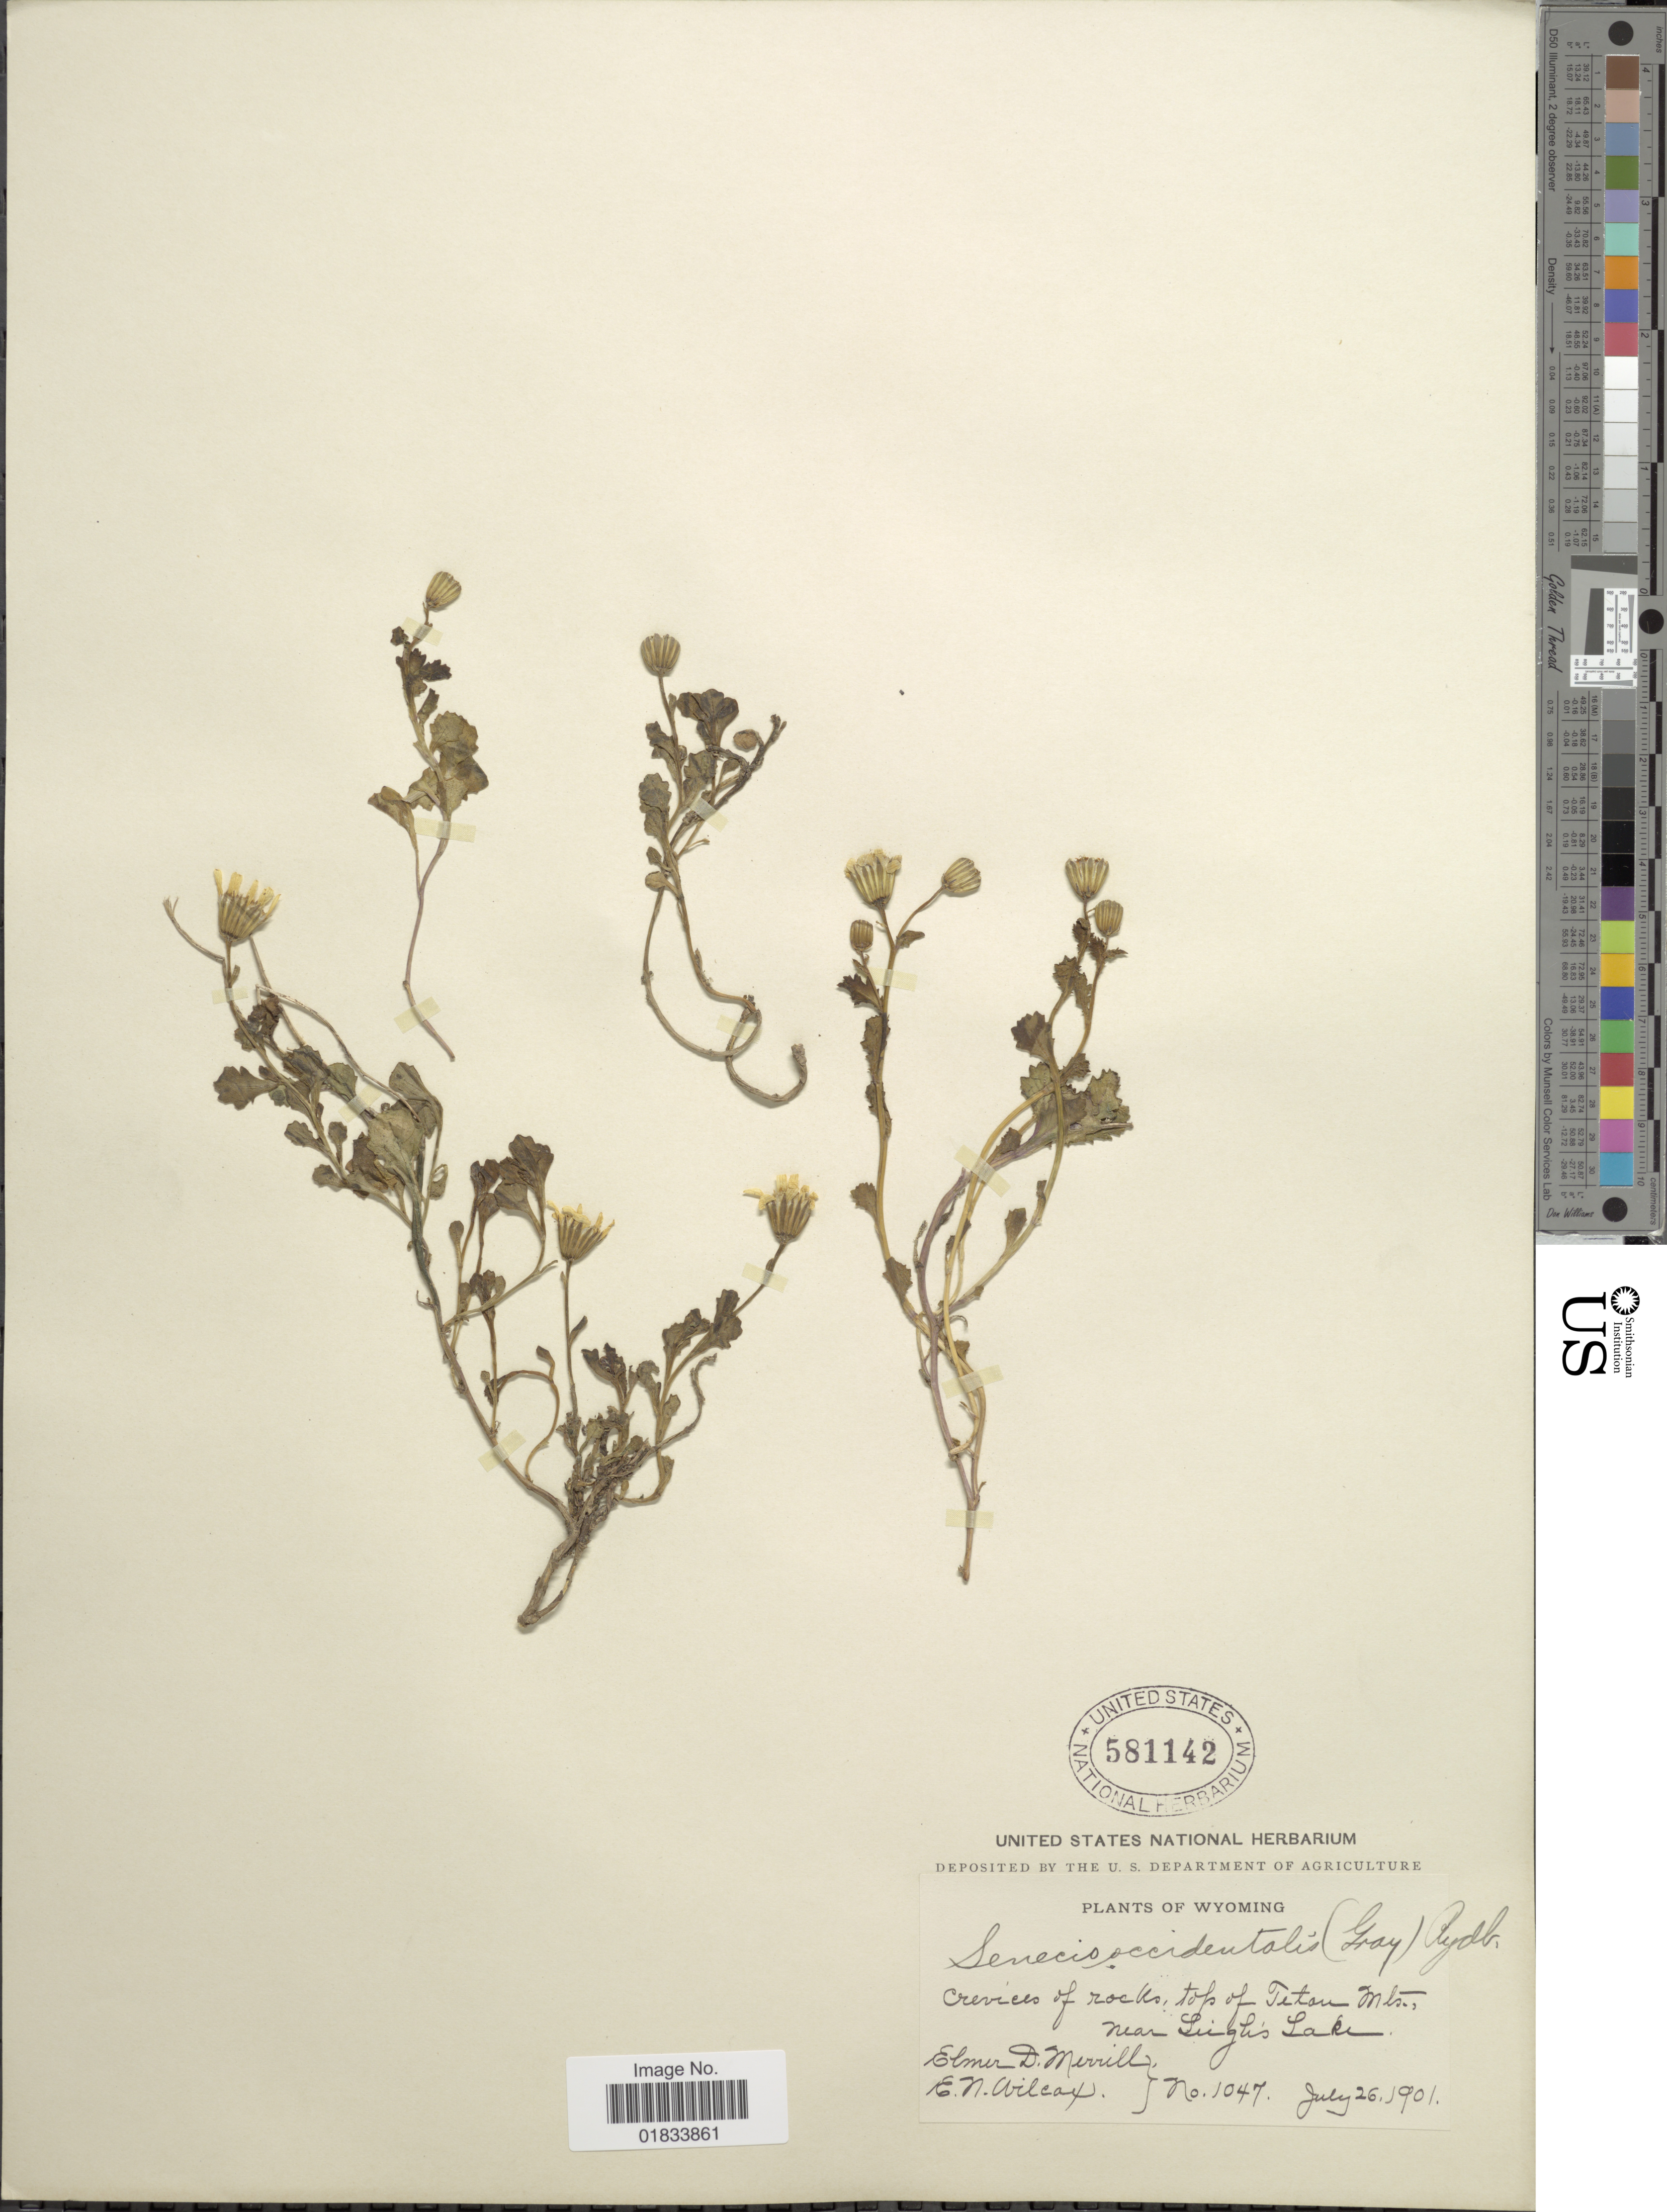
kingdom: Plantae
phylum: Tracheophyta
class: Magnoliopsida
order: Asterales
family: Asteraceae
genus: Senecio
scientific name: Senecio fremontii var. occidentalis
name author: A. Gray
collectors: E. D. Merrill & E. Wilcox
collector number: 1047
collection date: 1901-07-26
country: United States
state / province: Wyoming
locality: Crevices of rocks, top of Teton Mts. near Leighs Lake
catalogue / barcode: US 581142